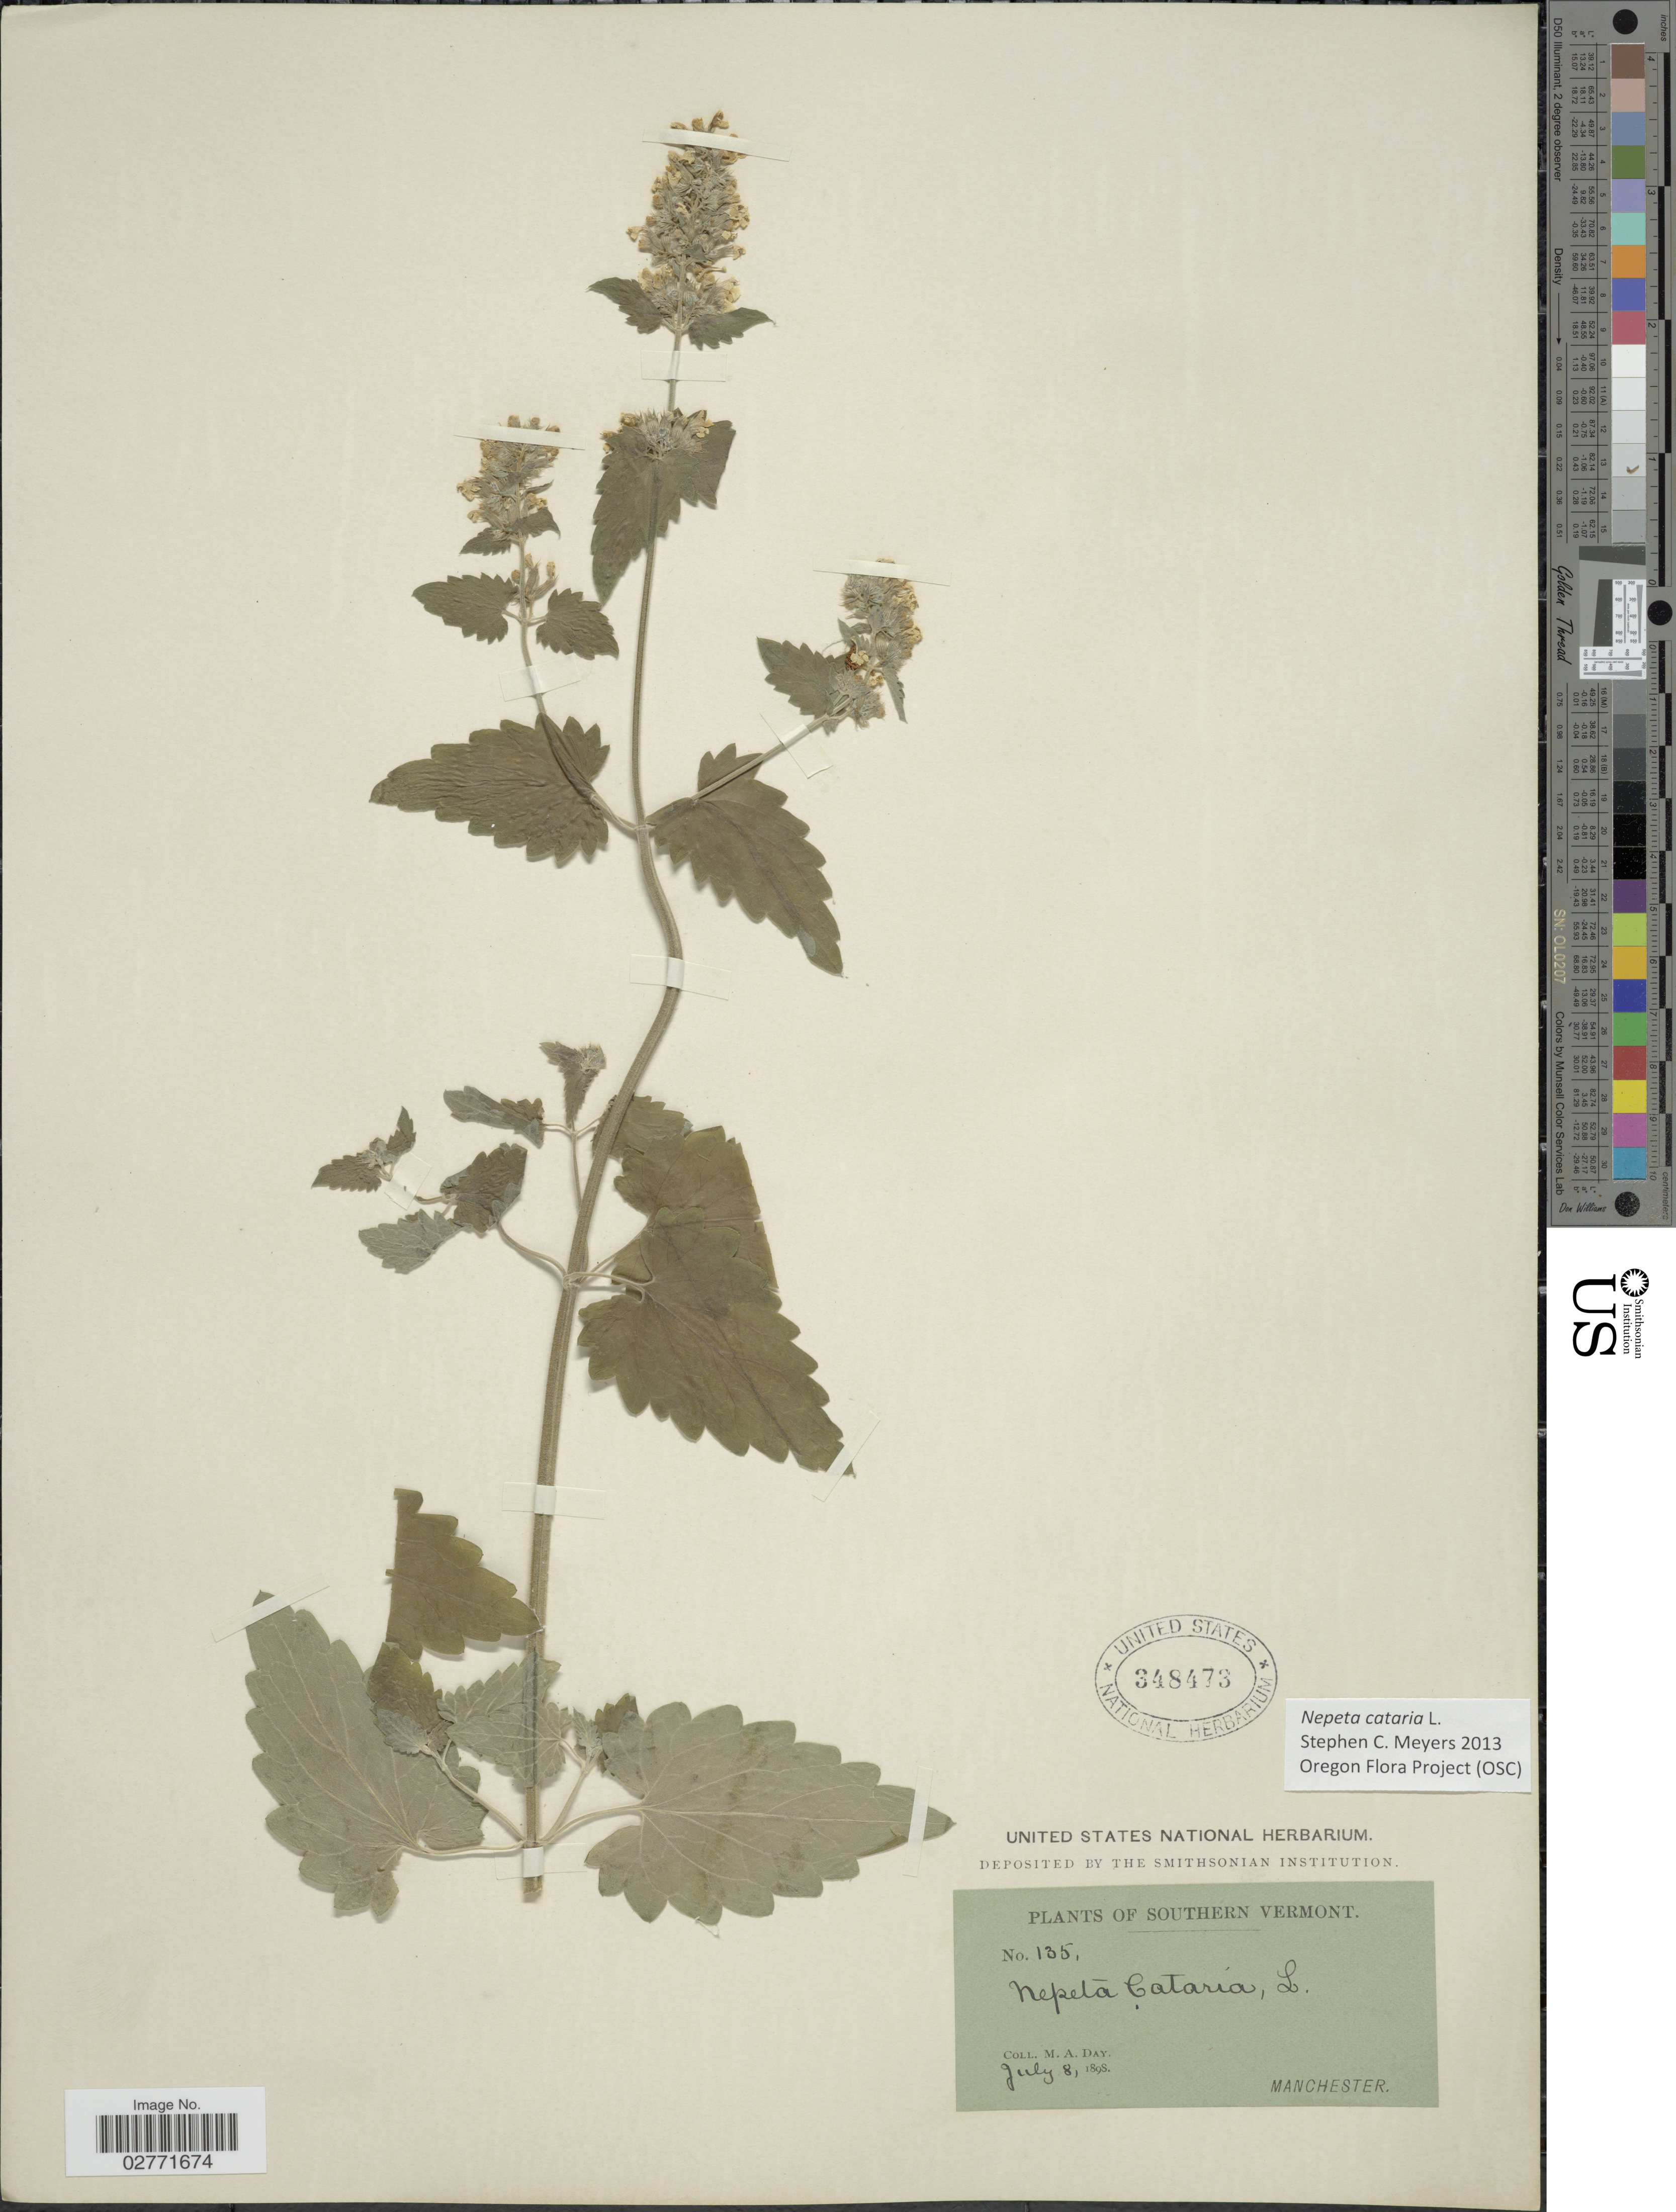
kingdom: Plantae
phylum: Tracheophyta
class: Magnoliopsida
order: Lamiales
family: Lamiaceae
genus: Nepeta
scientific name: Nepeta cataria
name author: L.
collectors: M. Day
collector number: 135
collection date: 1898-07-08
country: United States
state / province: Vermont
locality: Southern Vermont. Manchester.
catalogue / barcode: US 348473